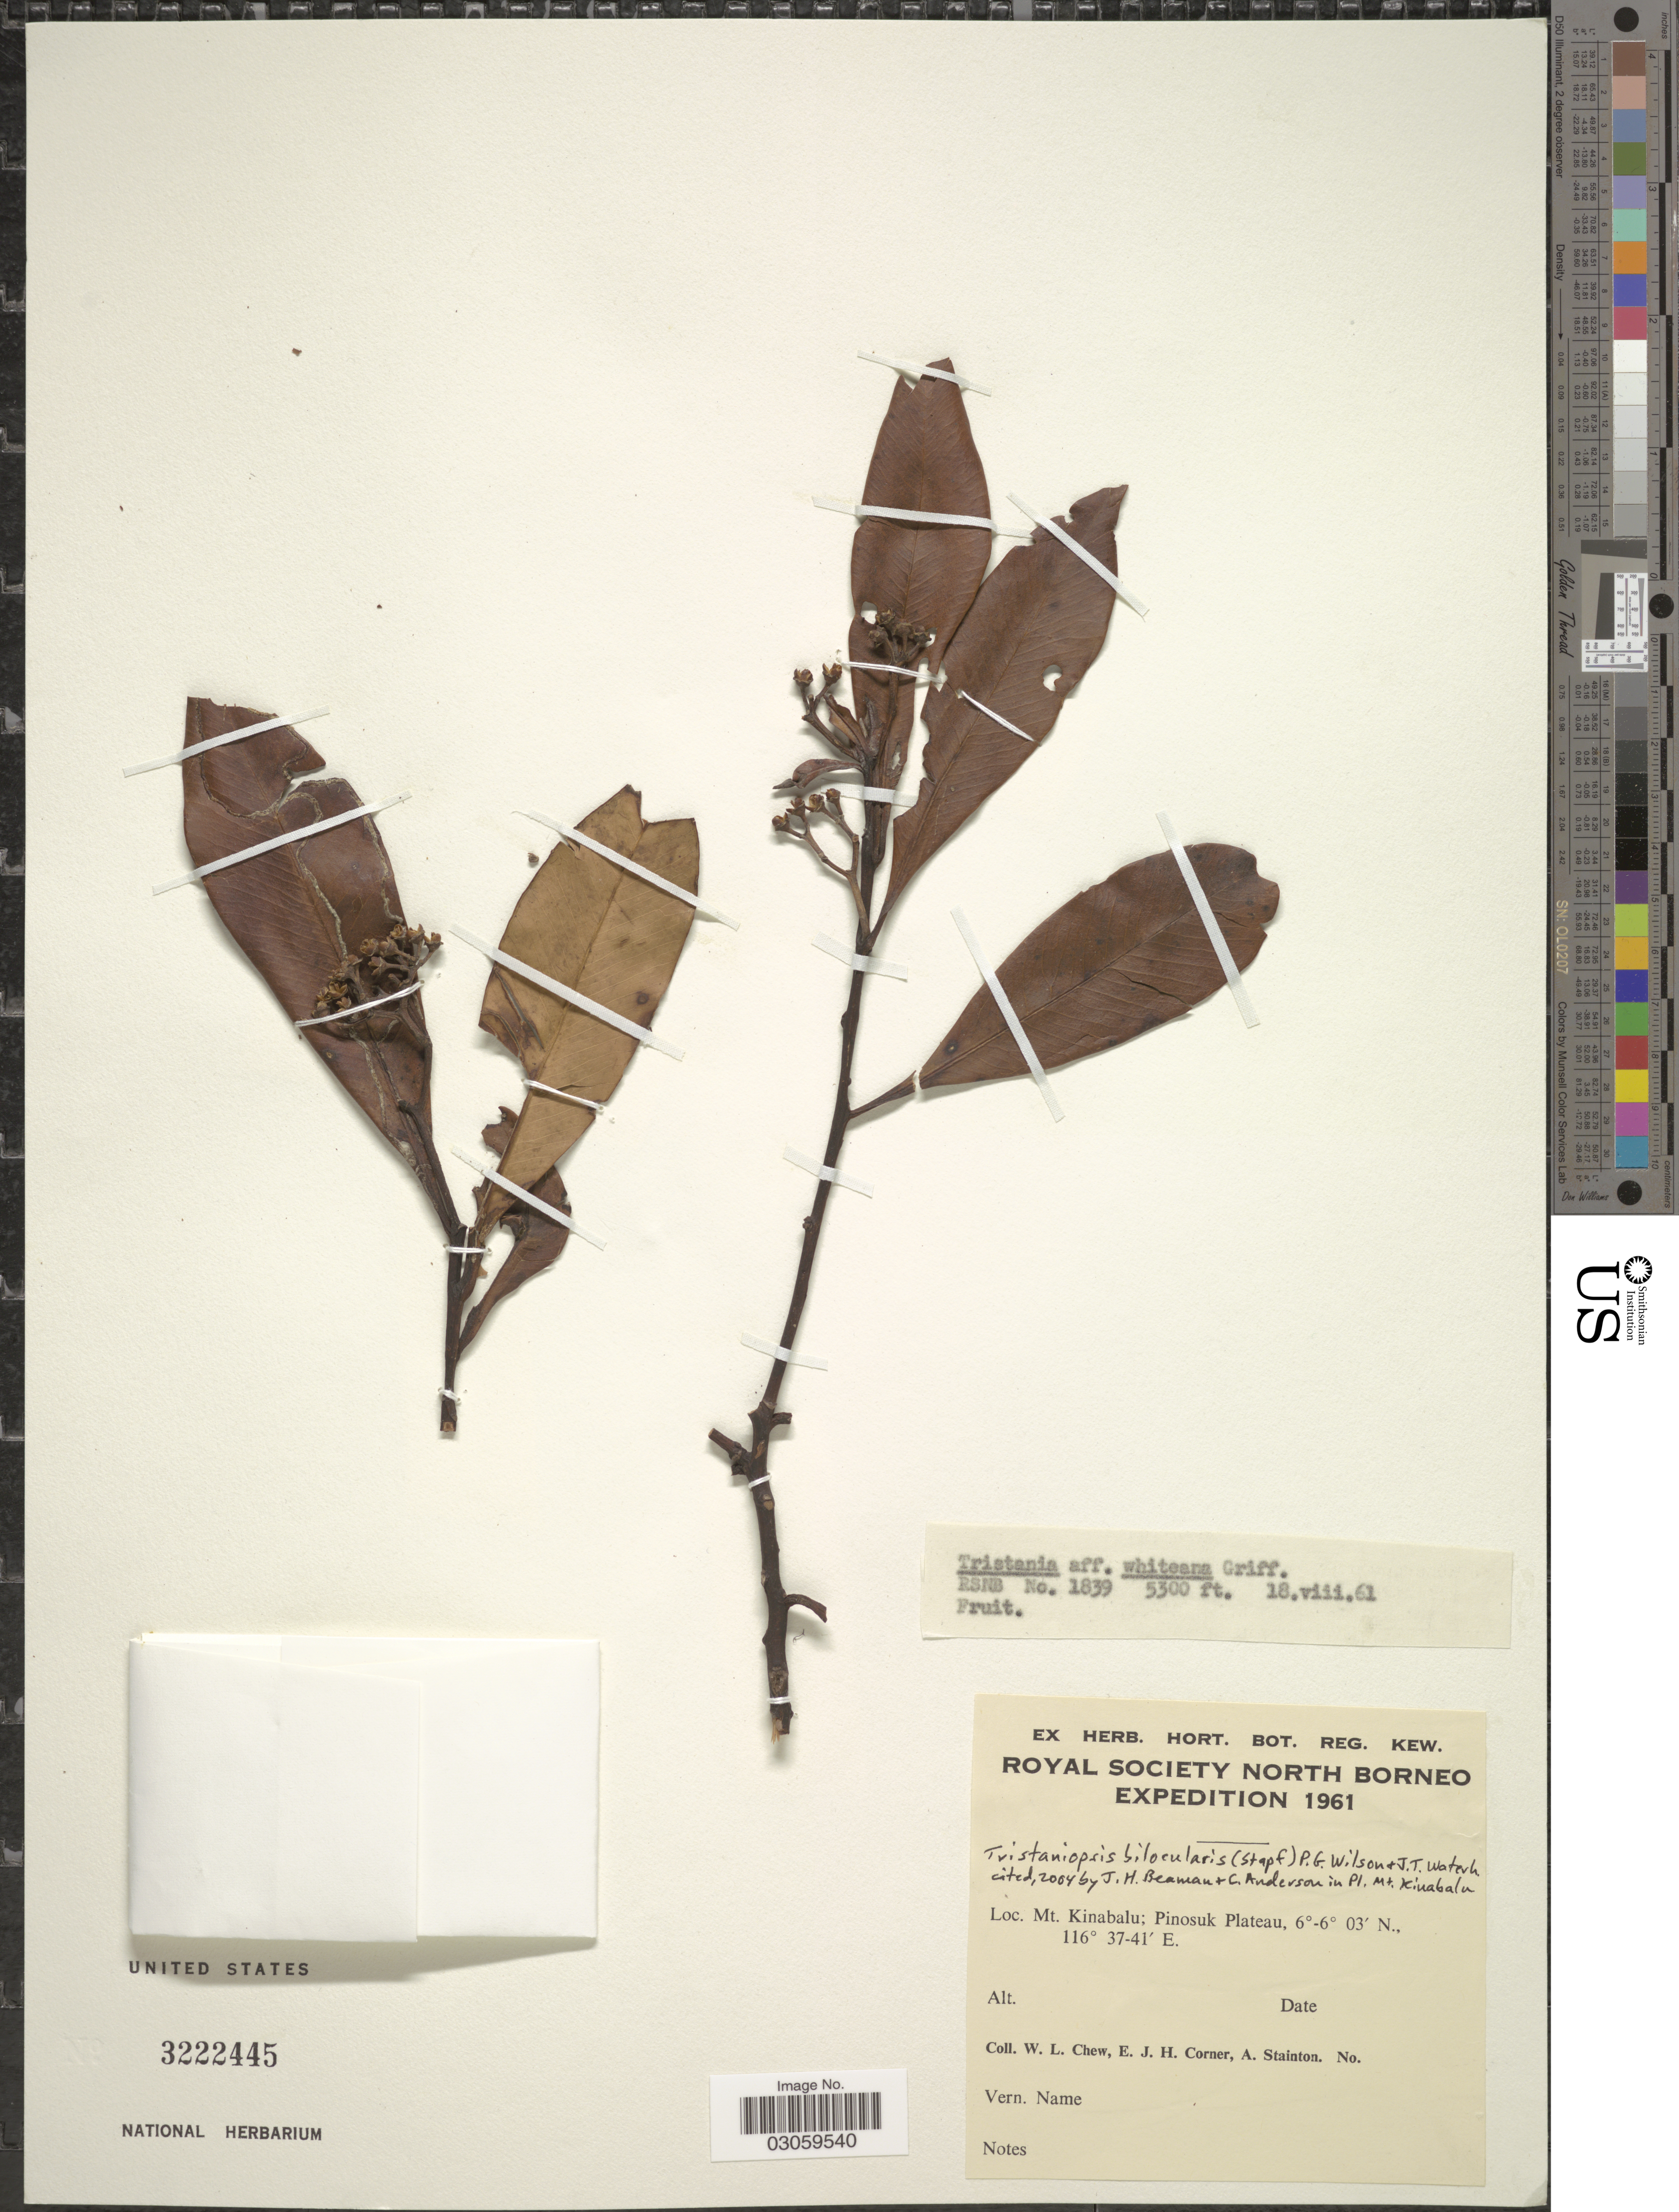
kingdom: Plantae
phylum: Tracheophyta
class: Magnoliopsida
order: Myrtales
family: Myrtaceae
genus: Tristaniopsis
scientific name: Tristaniopsis bilocularis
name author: (Stapf) P.G. Wilson & J. T. Waterh.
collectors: W. Chew, E. Corner & A. Stainton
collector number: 1839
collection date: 1961-08-18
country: Malaysia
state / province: Sabah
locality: North Borneo. Mt. Kinabalu; Pinosuk Plateau.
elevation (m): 1615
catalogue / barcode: US 3222445